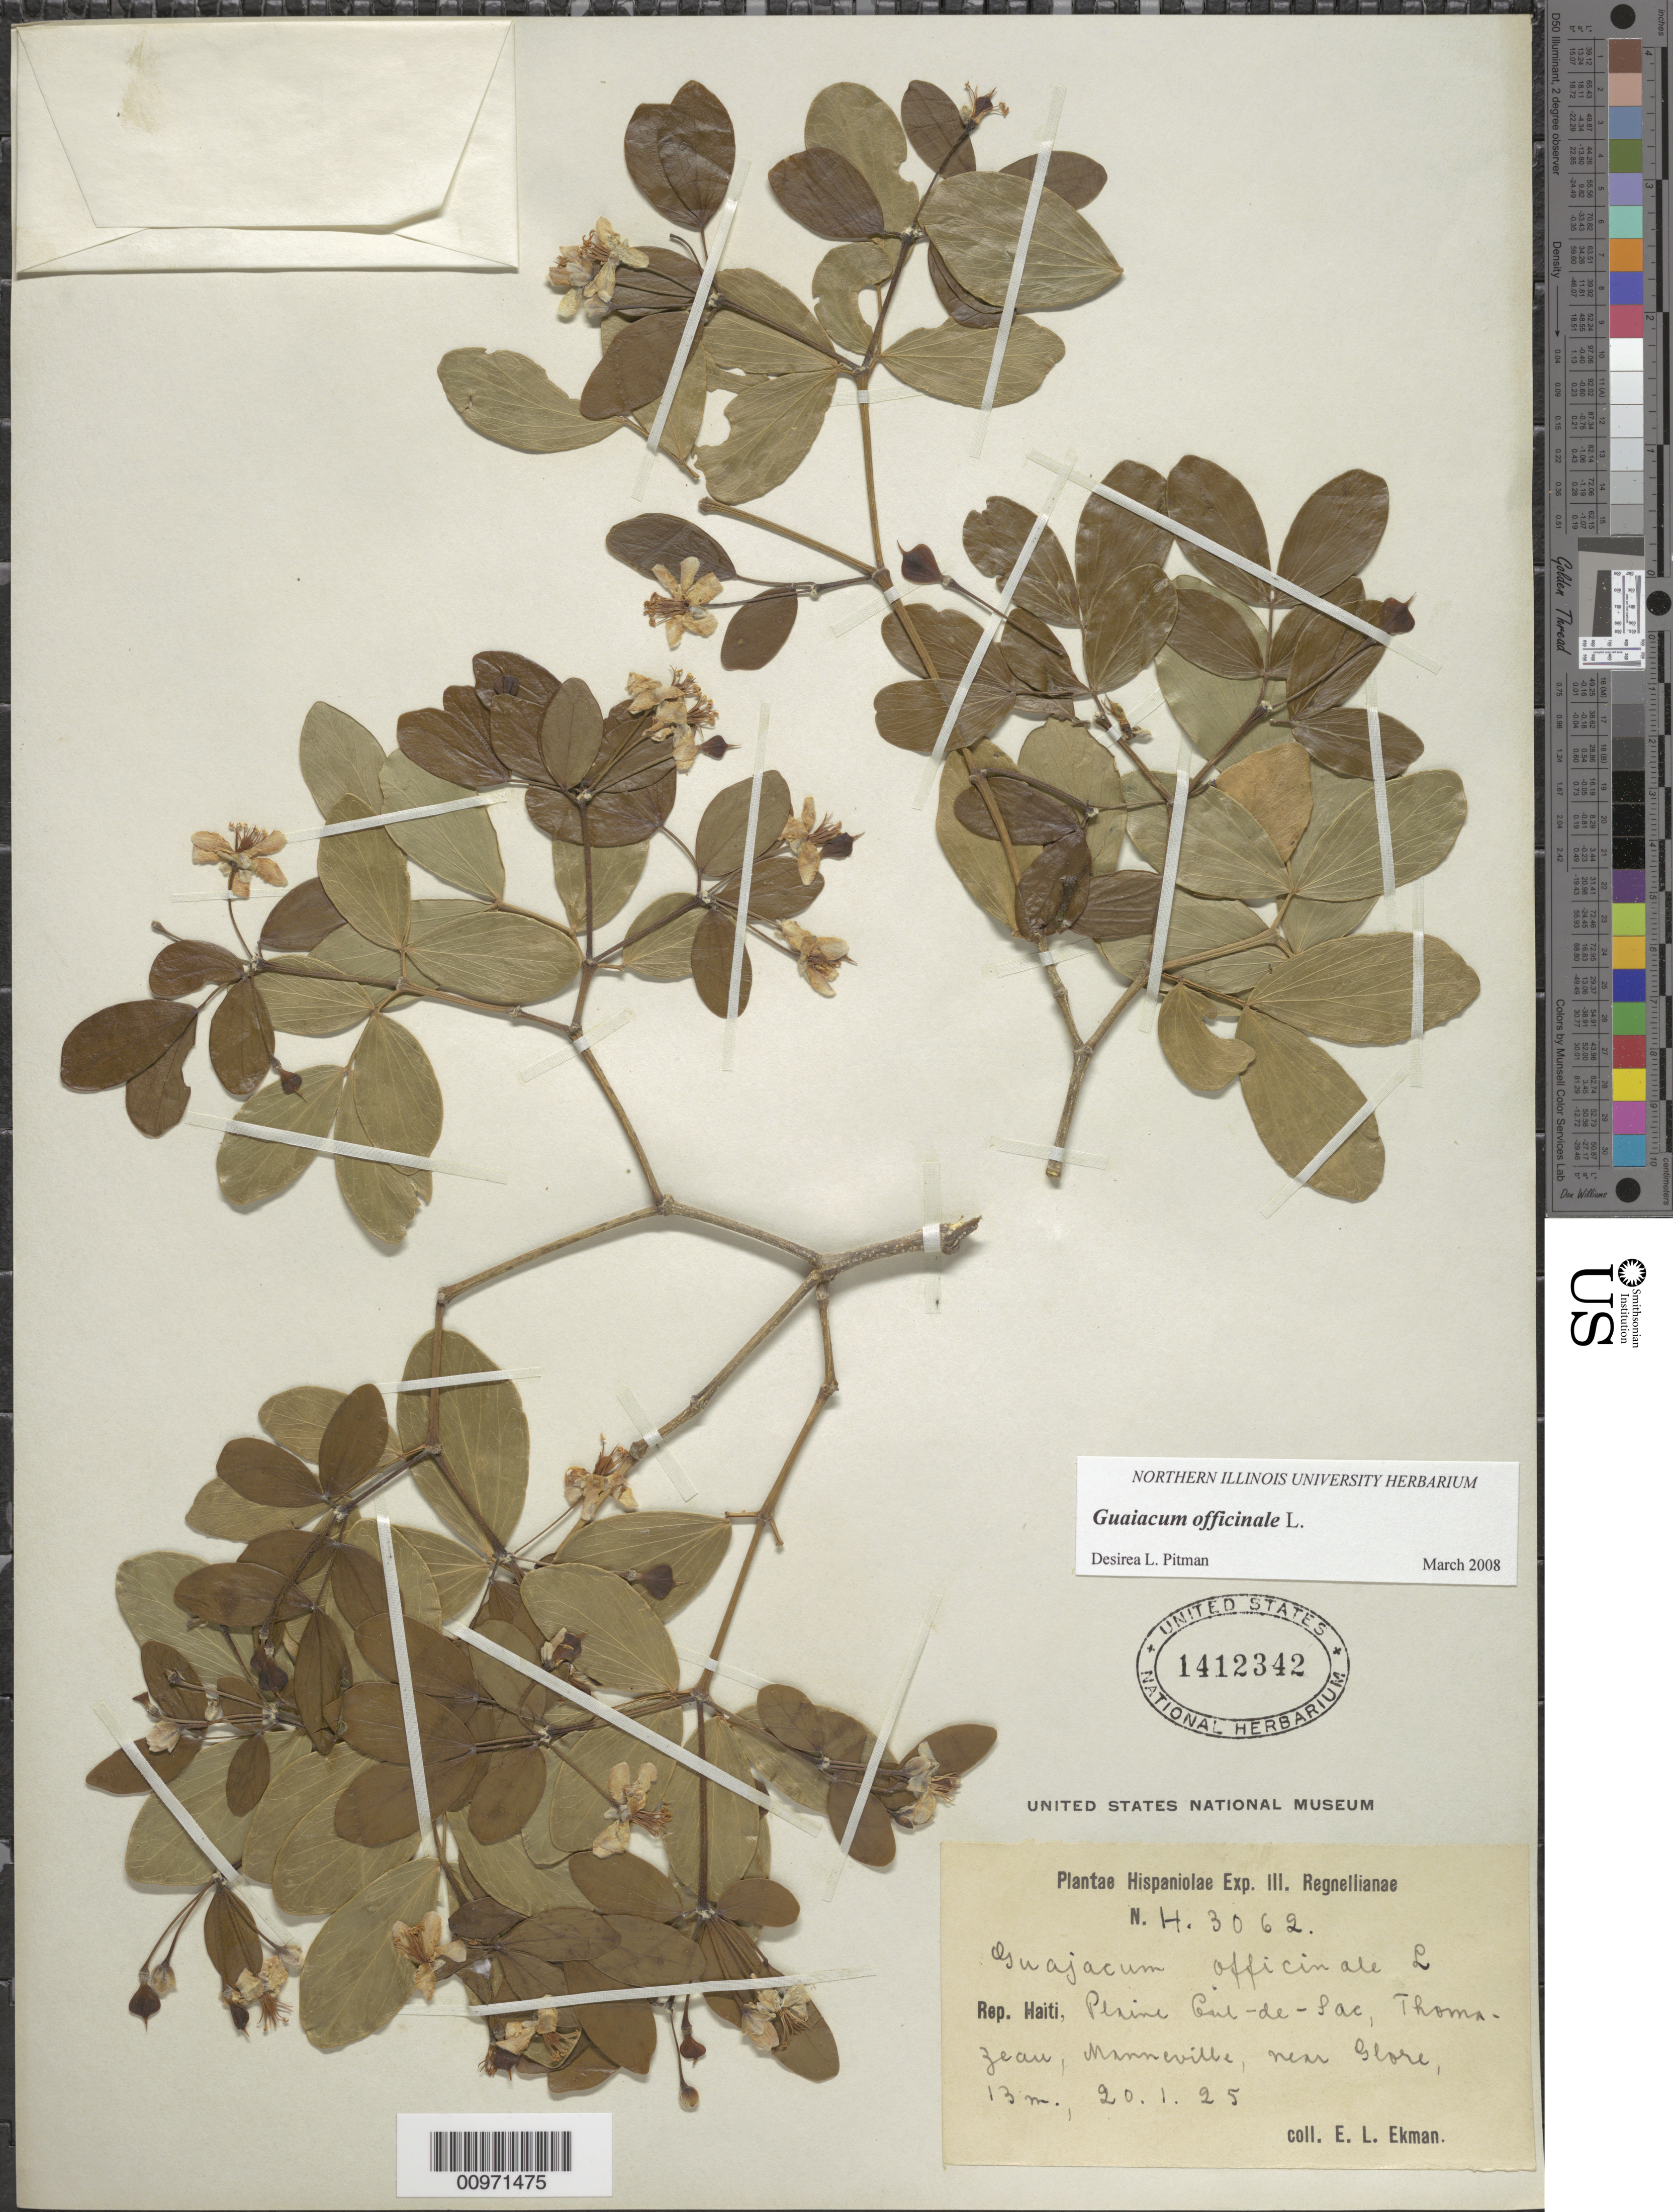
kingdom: Plantae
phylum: Tracheophyta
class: Magnoliopsida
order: Zygophyllales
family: Zygophyllaceae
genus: Guaiacum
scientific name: Guaiacum officinale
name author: L.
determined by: Pitman, D. L.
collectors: E. L. Ekman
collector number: H 3062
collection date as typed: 20 Jan 1925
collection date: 1925-01-20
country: Haiti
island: Hispaniola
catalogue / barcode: US 1412324